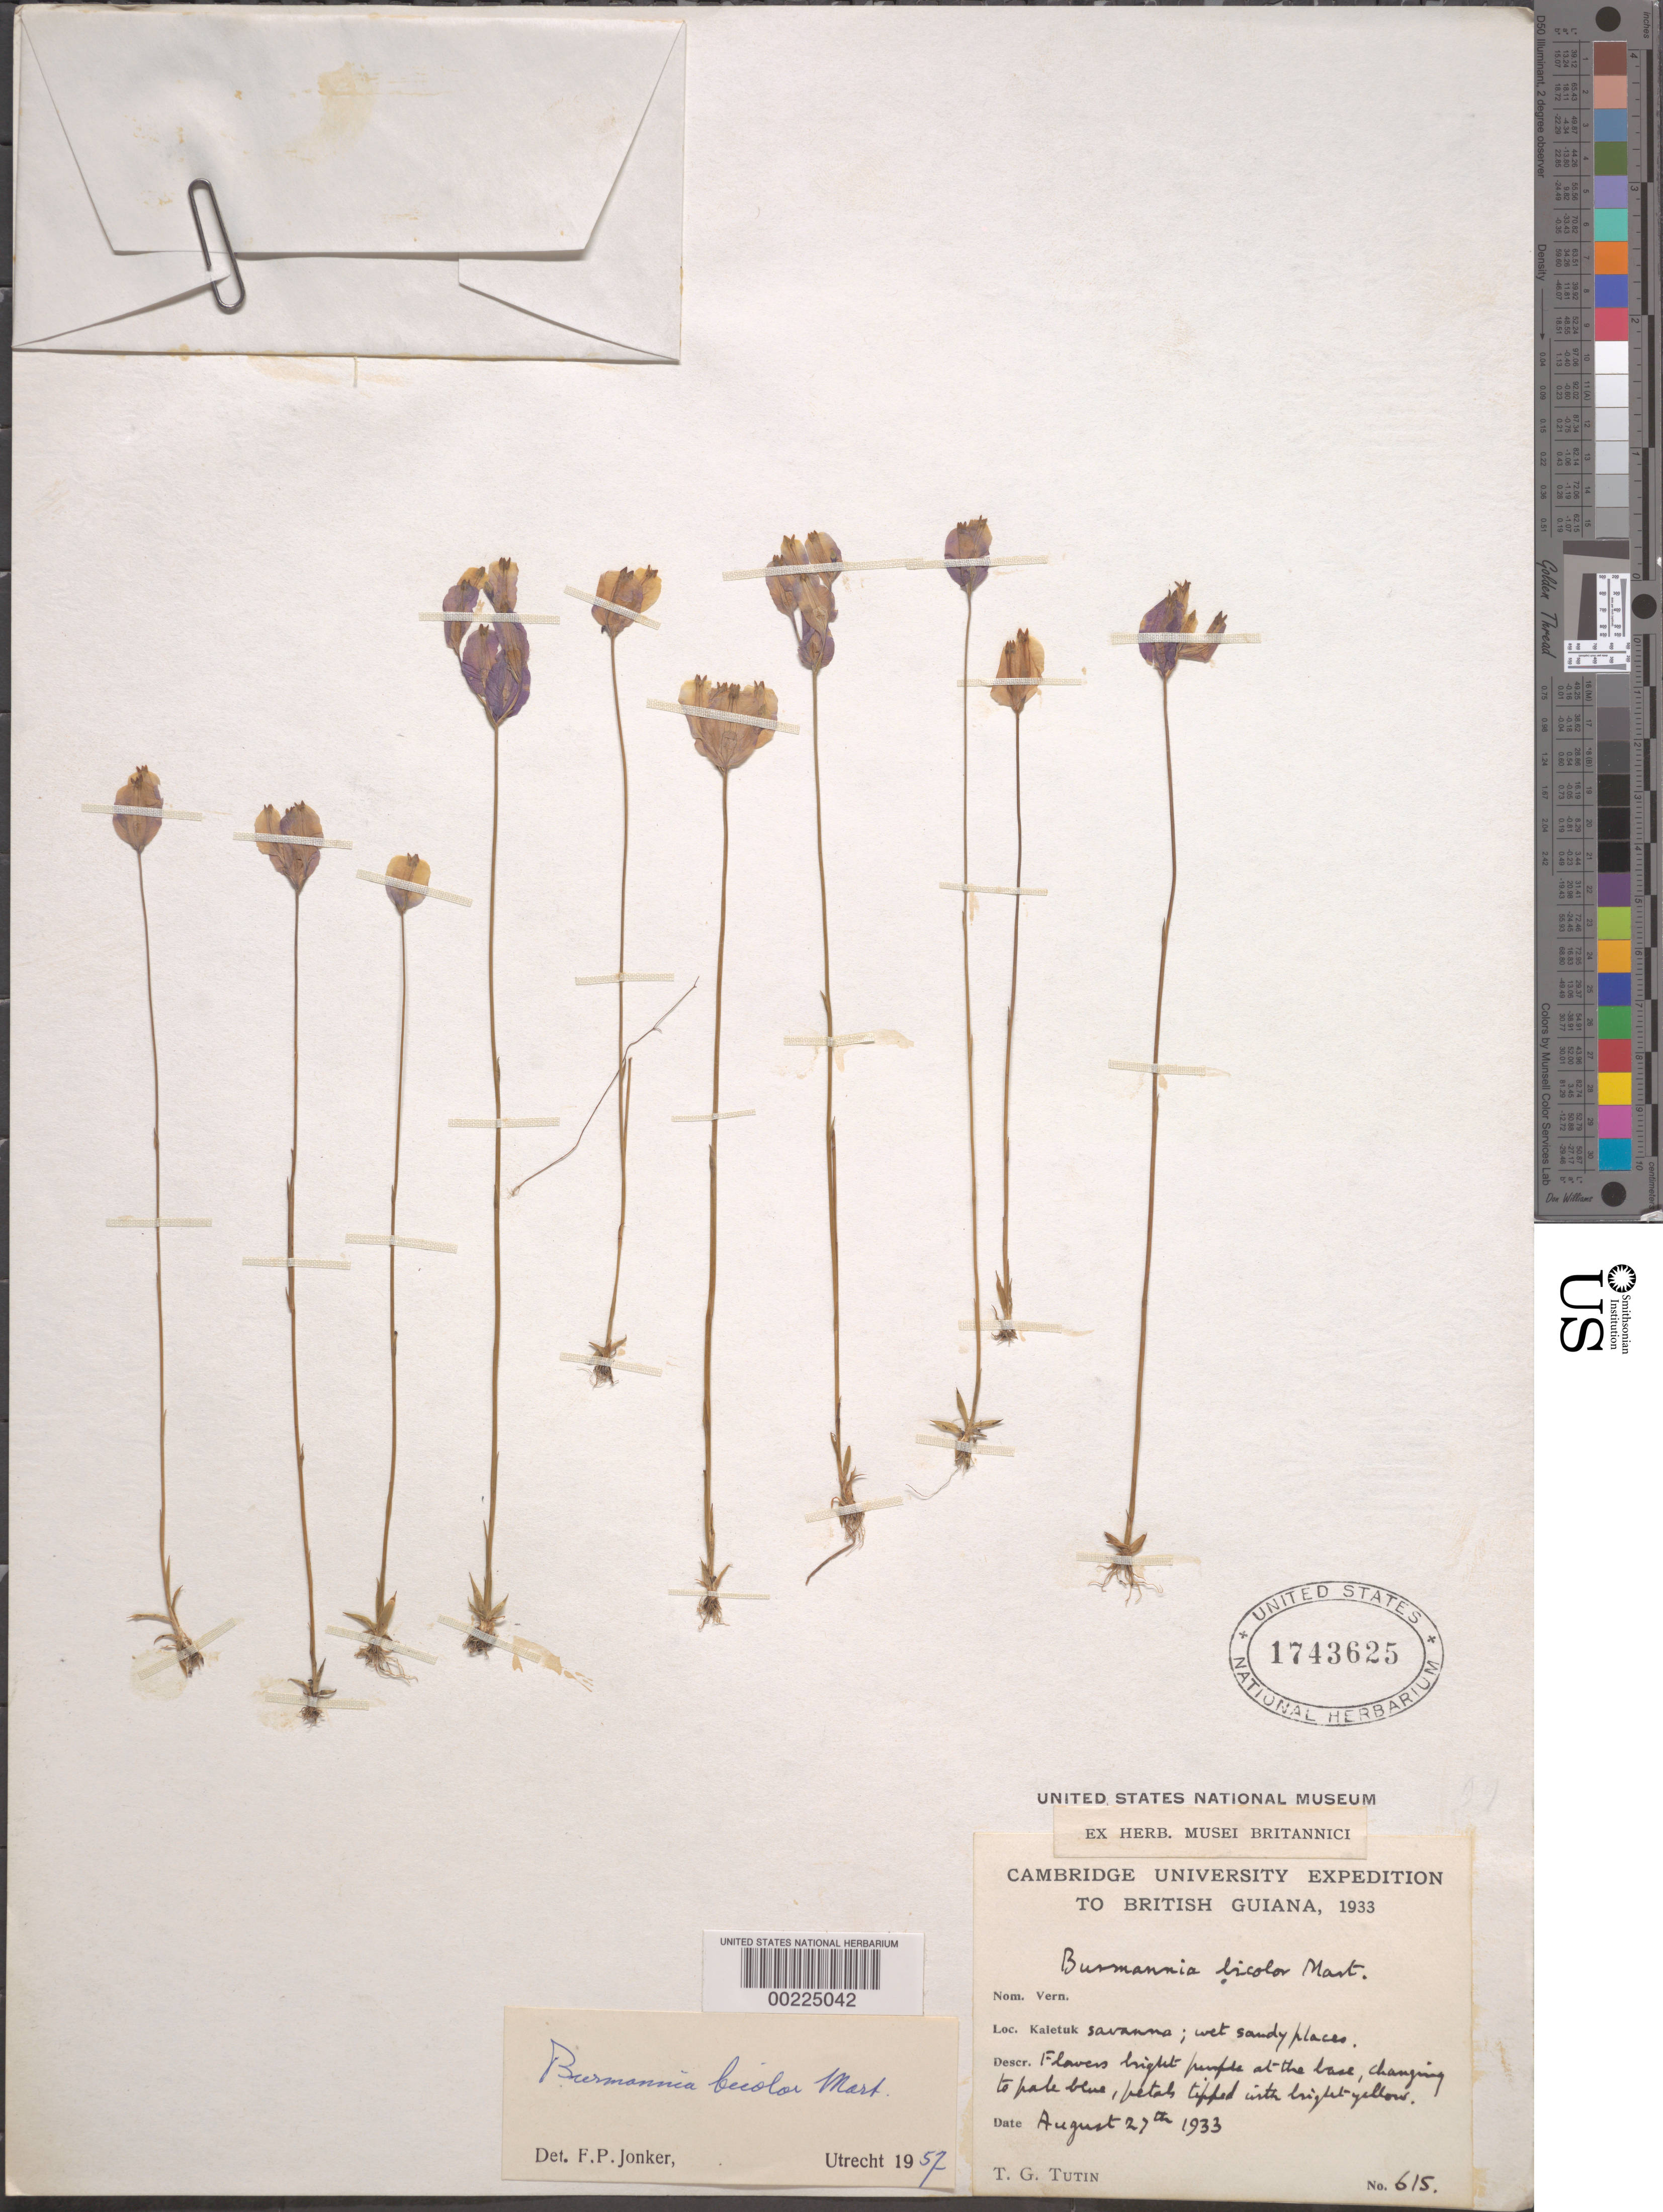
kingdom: Plantae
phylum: Tracheophyta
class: Liliopsida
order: Dioscoreales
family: Burmanniaceae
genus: Burmannia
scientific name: Burmannia bicolor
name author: Mart.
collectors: T. G. Tutin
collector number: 615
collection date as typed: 27 Aug 1933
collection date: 1933-08-27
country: Guyana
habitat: Savanna; wet sandy places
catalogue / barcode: US 1743625